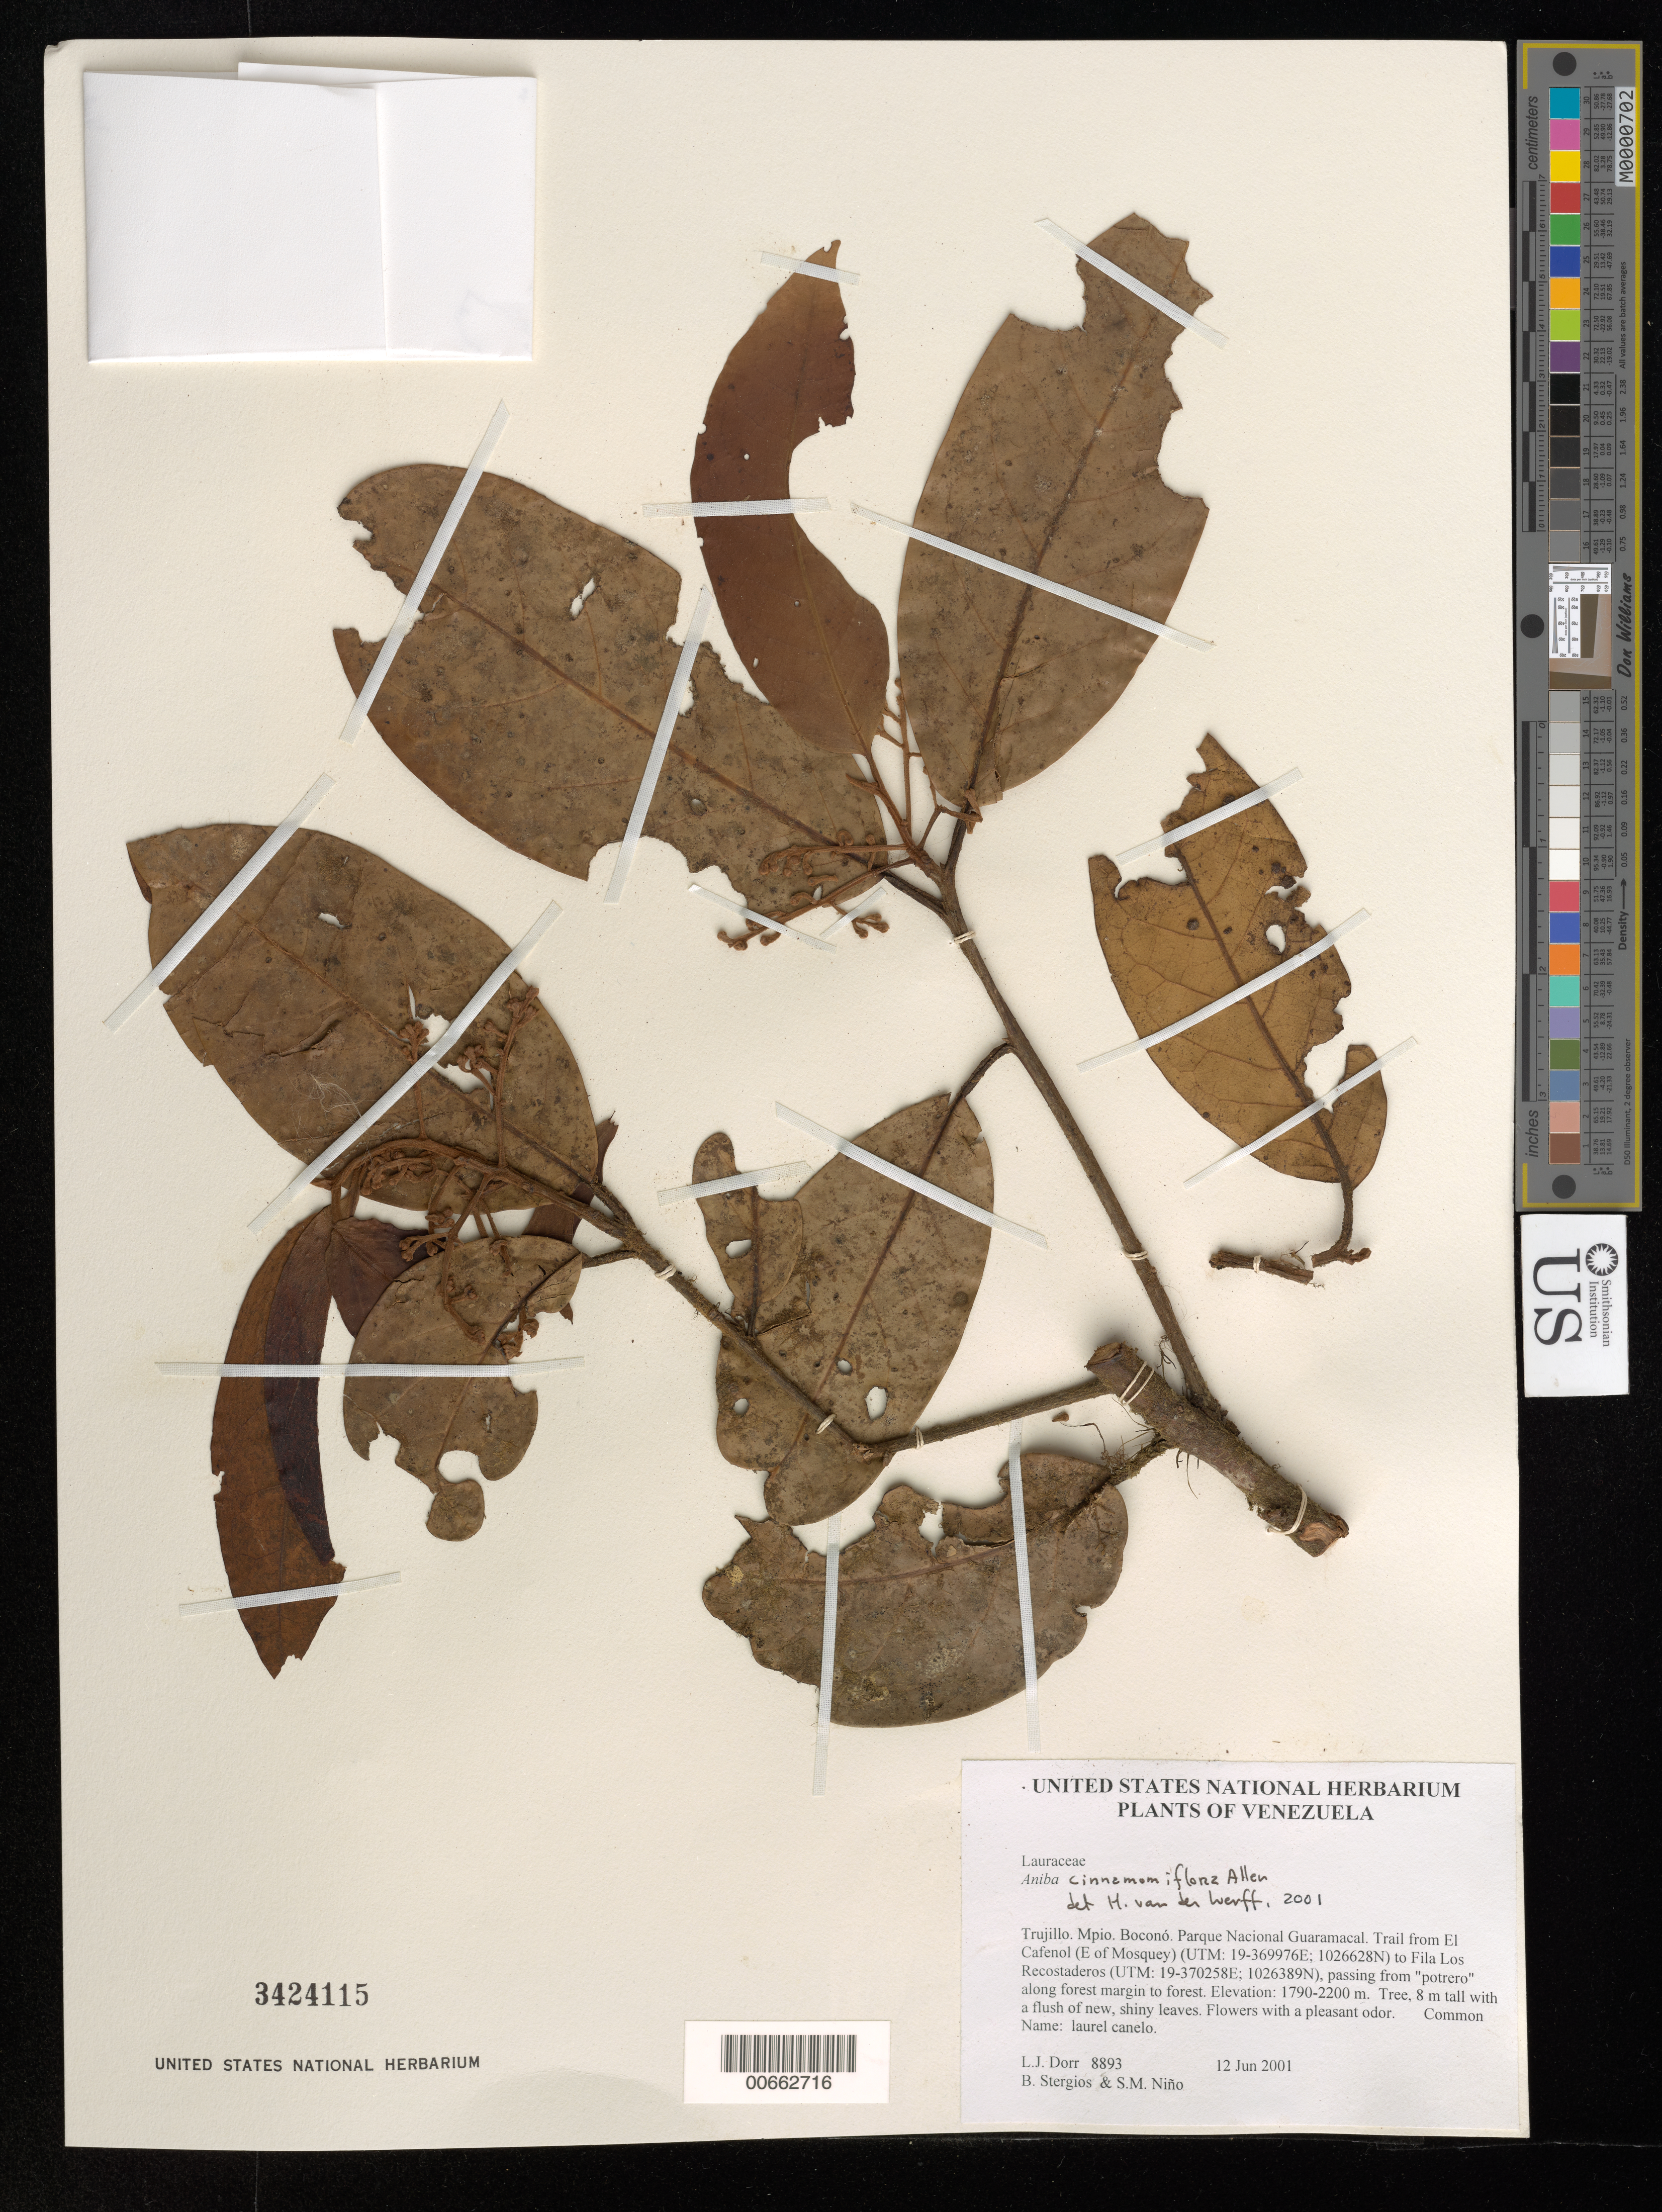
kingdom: Plantae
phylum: Tracheophyta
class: Magnoliopsida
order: Laurales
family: Lauraceae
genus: Aniba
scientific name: Aniba cinnamomiflora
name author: C.K. Allen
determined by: van der Werff, H., (MO), Missouri Botanical Garden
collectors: L. J. Dorr, B. G. Stergios & S. M. Niño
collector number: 8893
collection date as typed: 12 Jun 2001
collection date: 2001-06-12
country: Venezuela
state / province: Trujillo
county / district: Boconó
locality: Parque Nacional Guaramacal. Trail from El Cafenol (E of Mosquey) to Fila Los Recostaderos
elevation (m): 1790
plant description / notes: Common name: laurel canelo; Common name language: Spanish; CTES, MO, PORT, US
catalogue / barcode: US 3424115